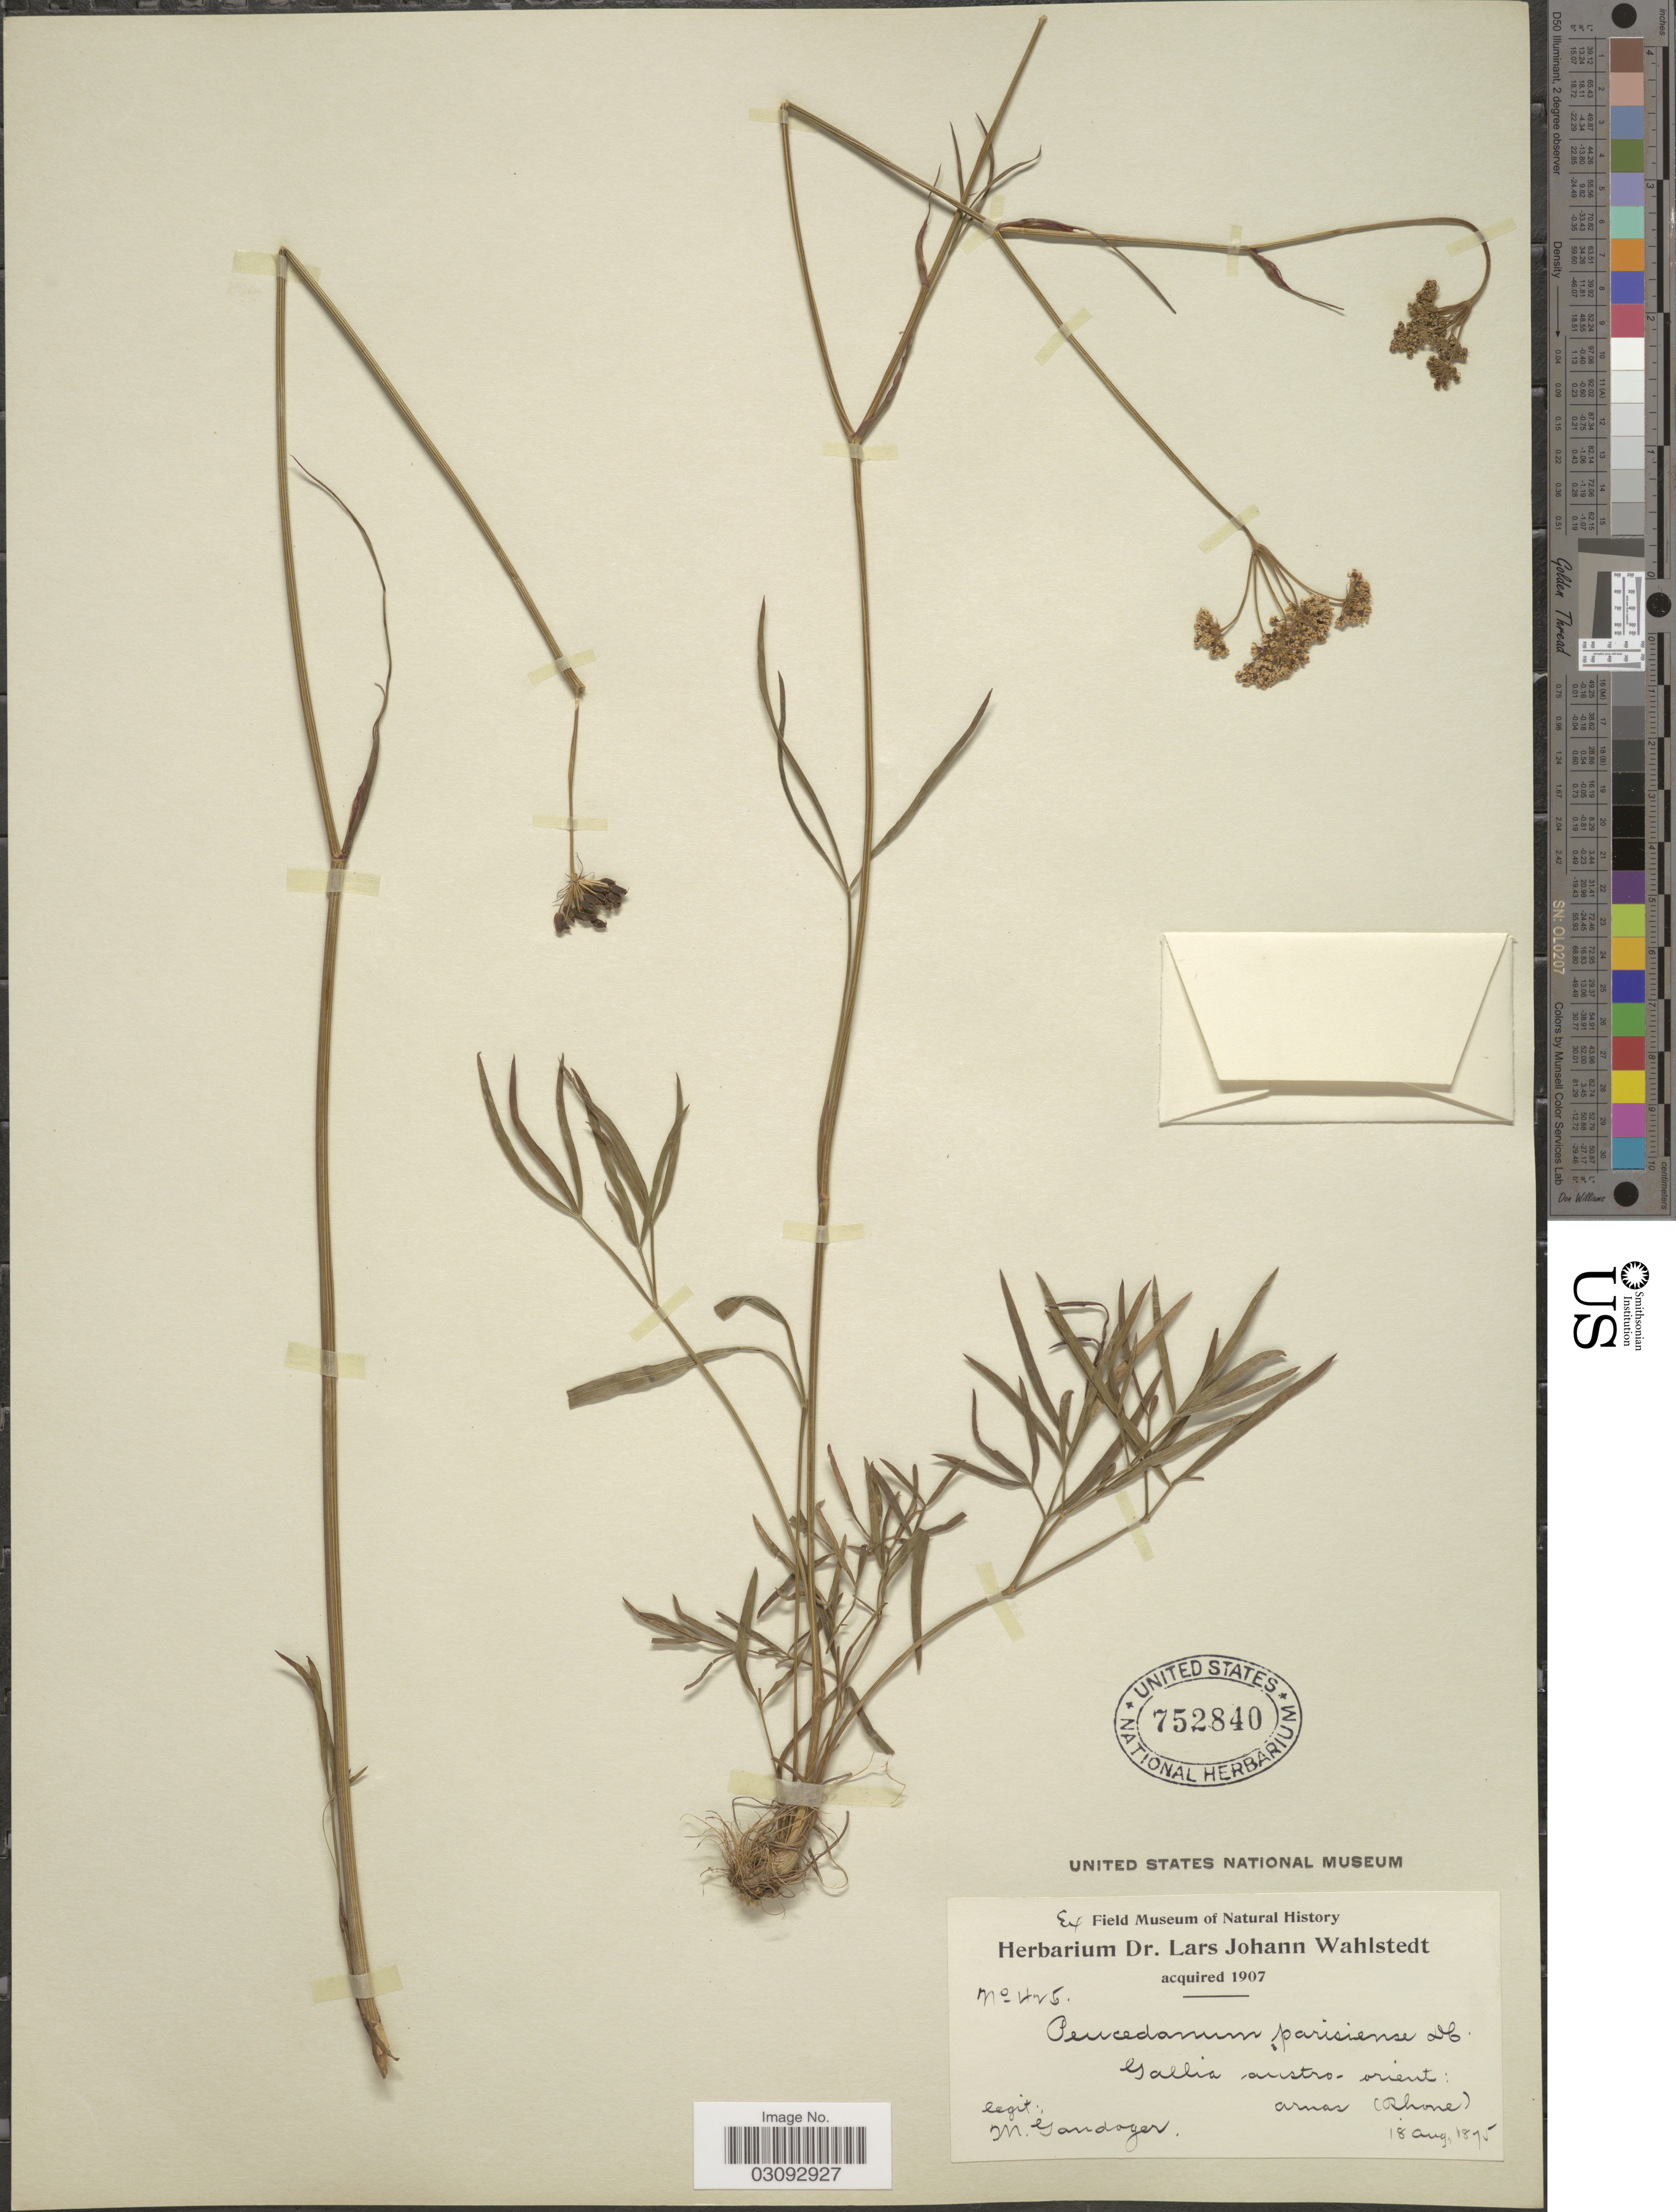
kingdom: Plantae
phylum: Tracheophyta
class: Magnoliopsida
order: Apiales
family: Apiaceae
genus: Peucedanum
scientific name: Peucedanum parisiense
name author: DC.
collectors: M. Gandoger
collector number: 425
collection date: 1875-08-18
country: France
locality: Gallia austro-orient: arnas (Rhone).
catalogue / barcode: US 752840